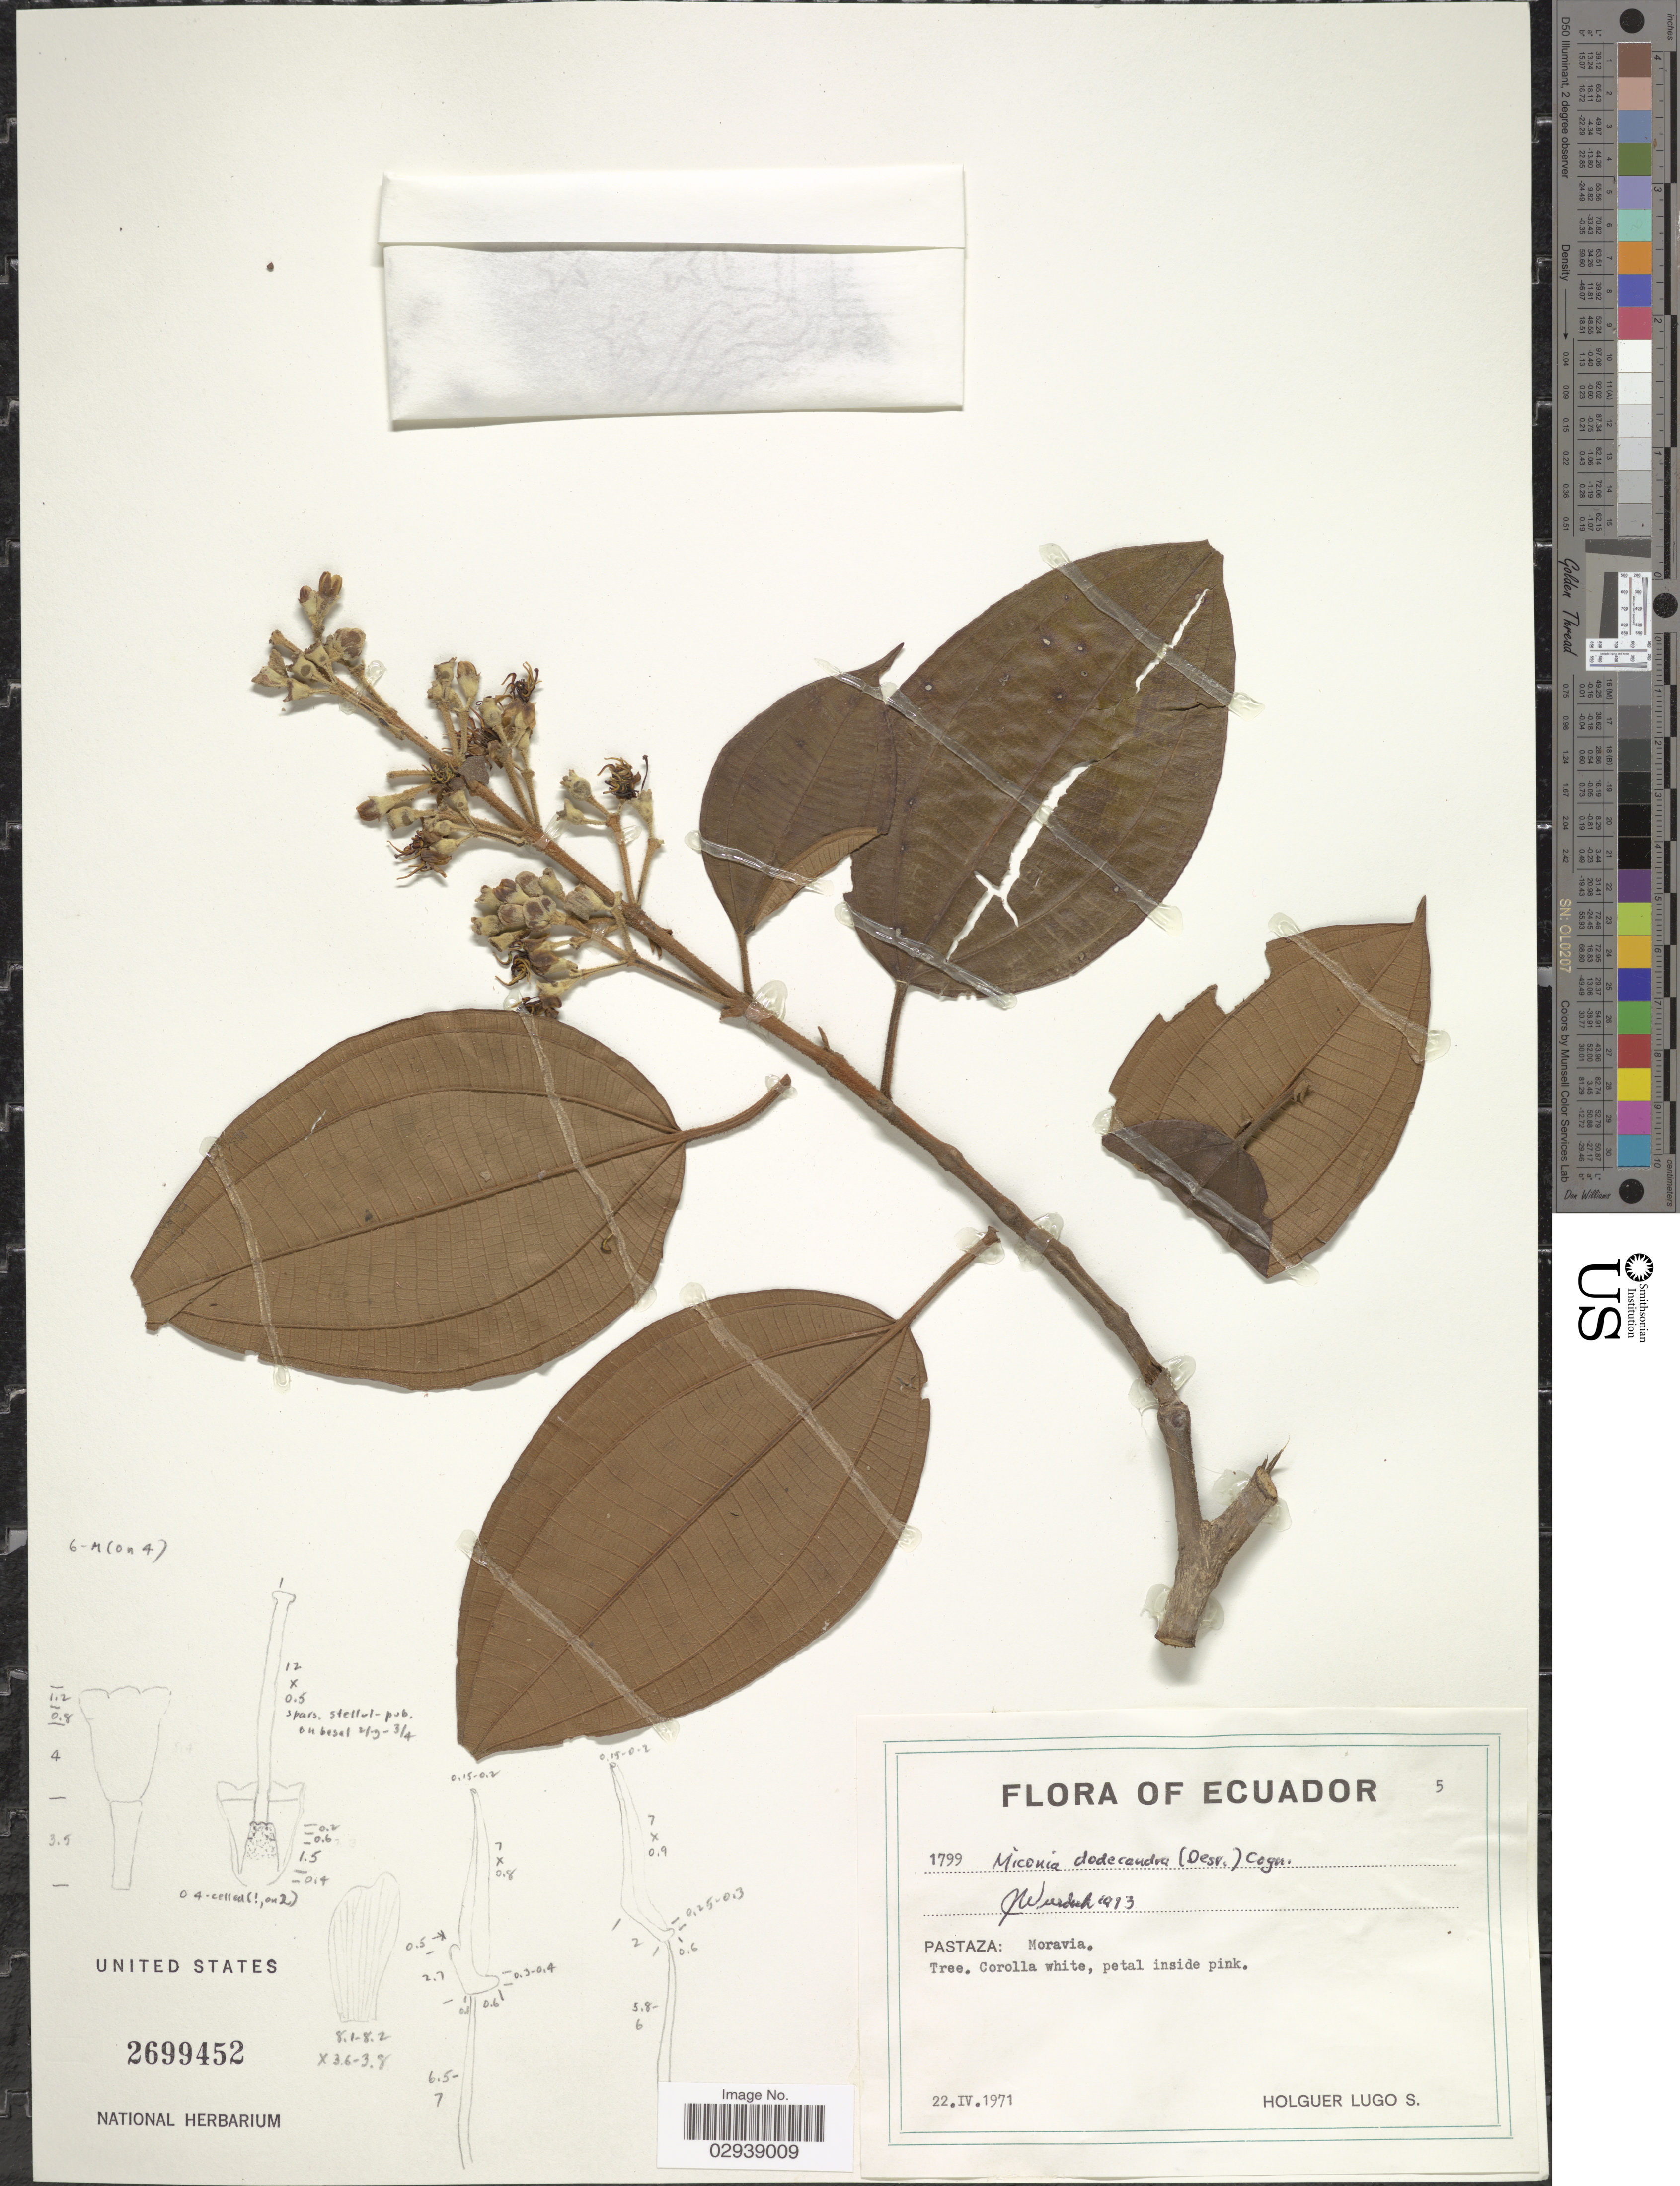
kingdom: Plantae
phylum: Tracheophyta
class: Magnoliopsida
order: Myrtales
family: Melastomataceae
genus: Miconia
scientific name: Miconia dodecandra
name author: Cogn.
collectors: H. Lugo S.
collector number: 1799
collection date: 1971-04-22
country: Ecuador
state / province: Pastaza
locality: Moravia.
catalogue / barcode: US 2699452